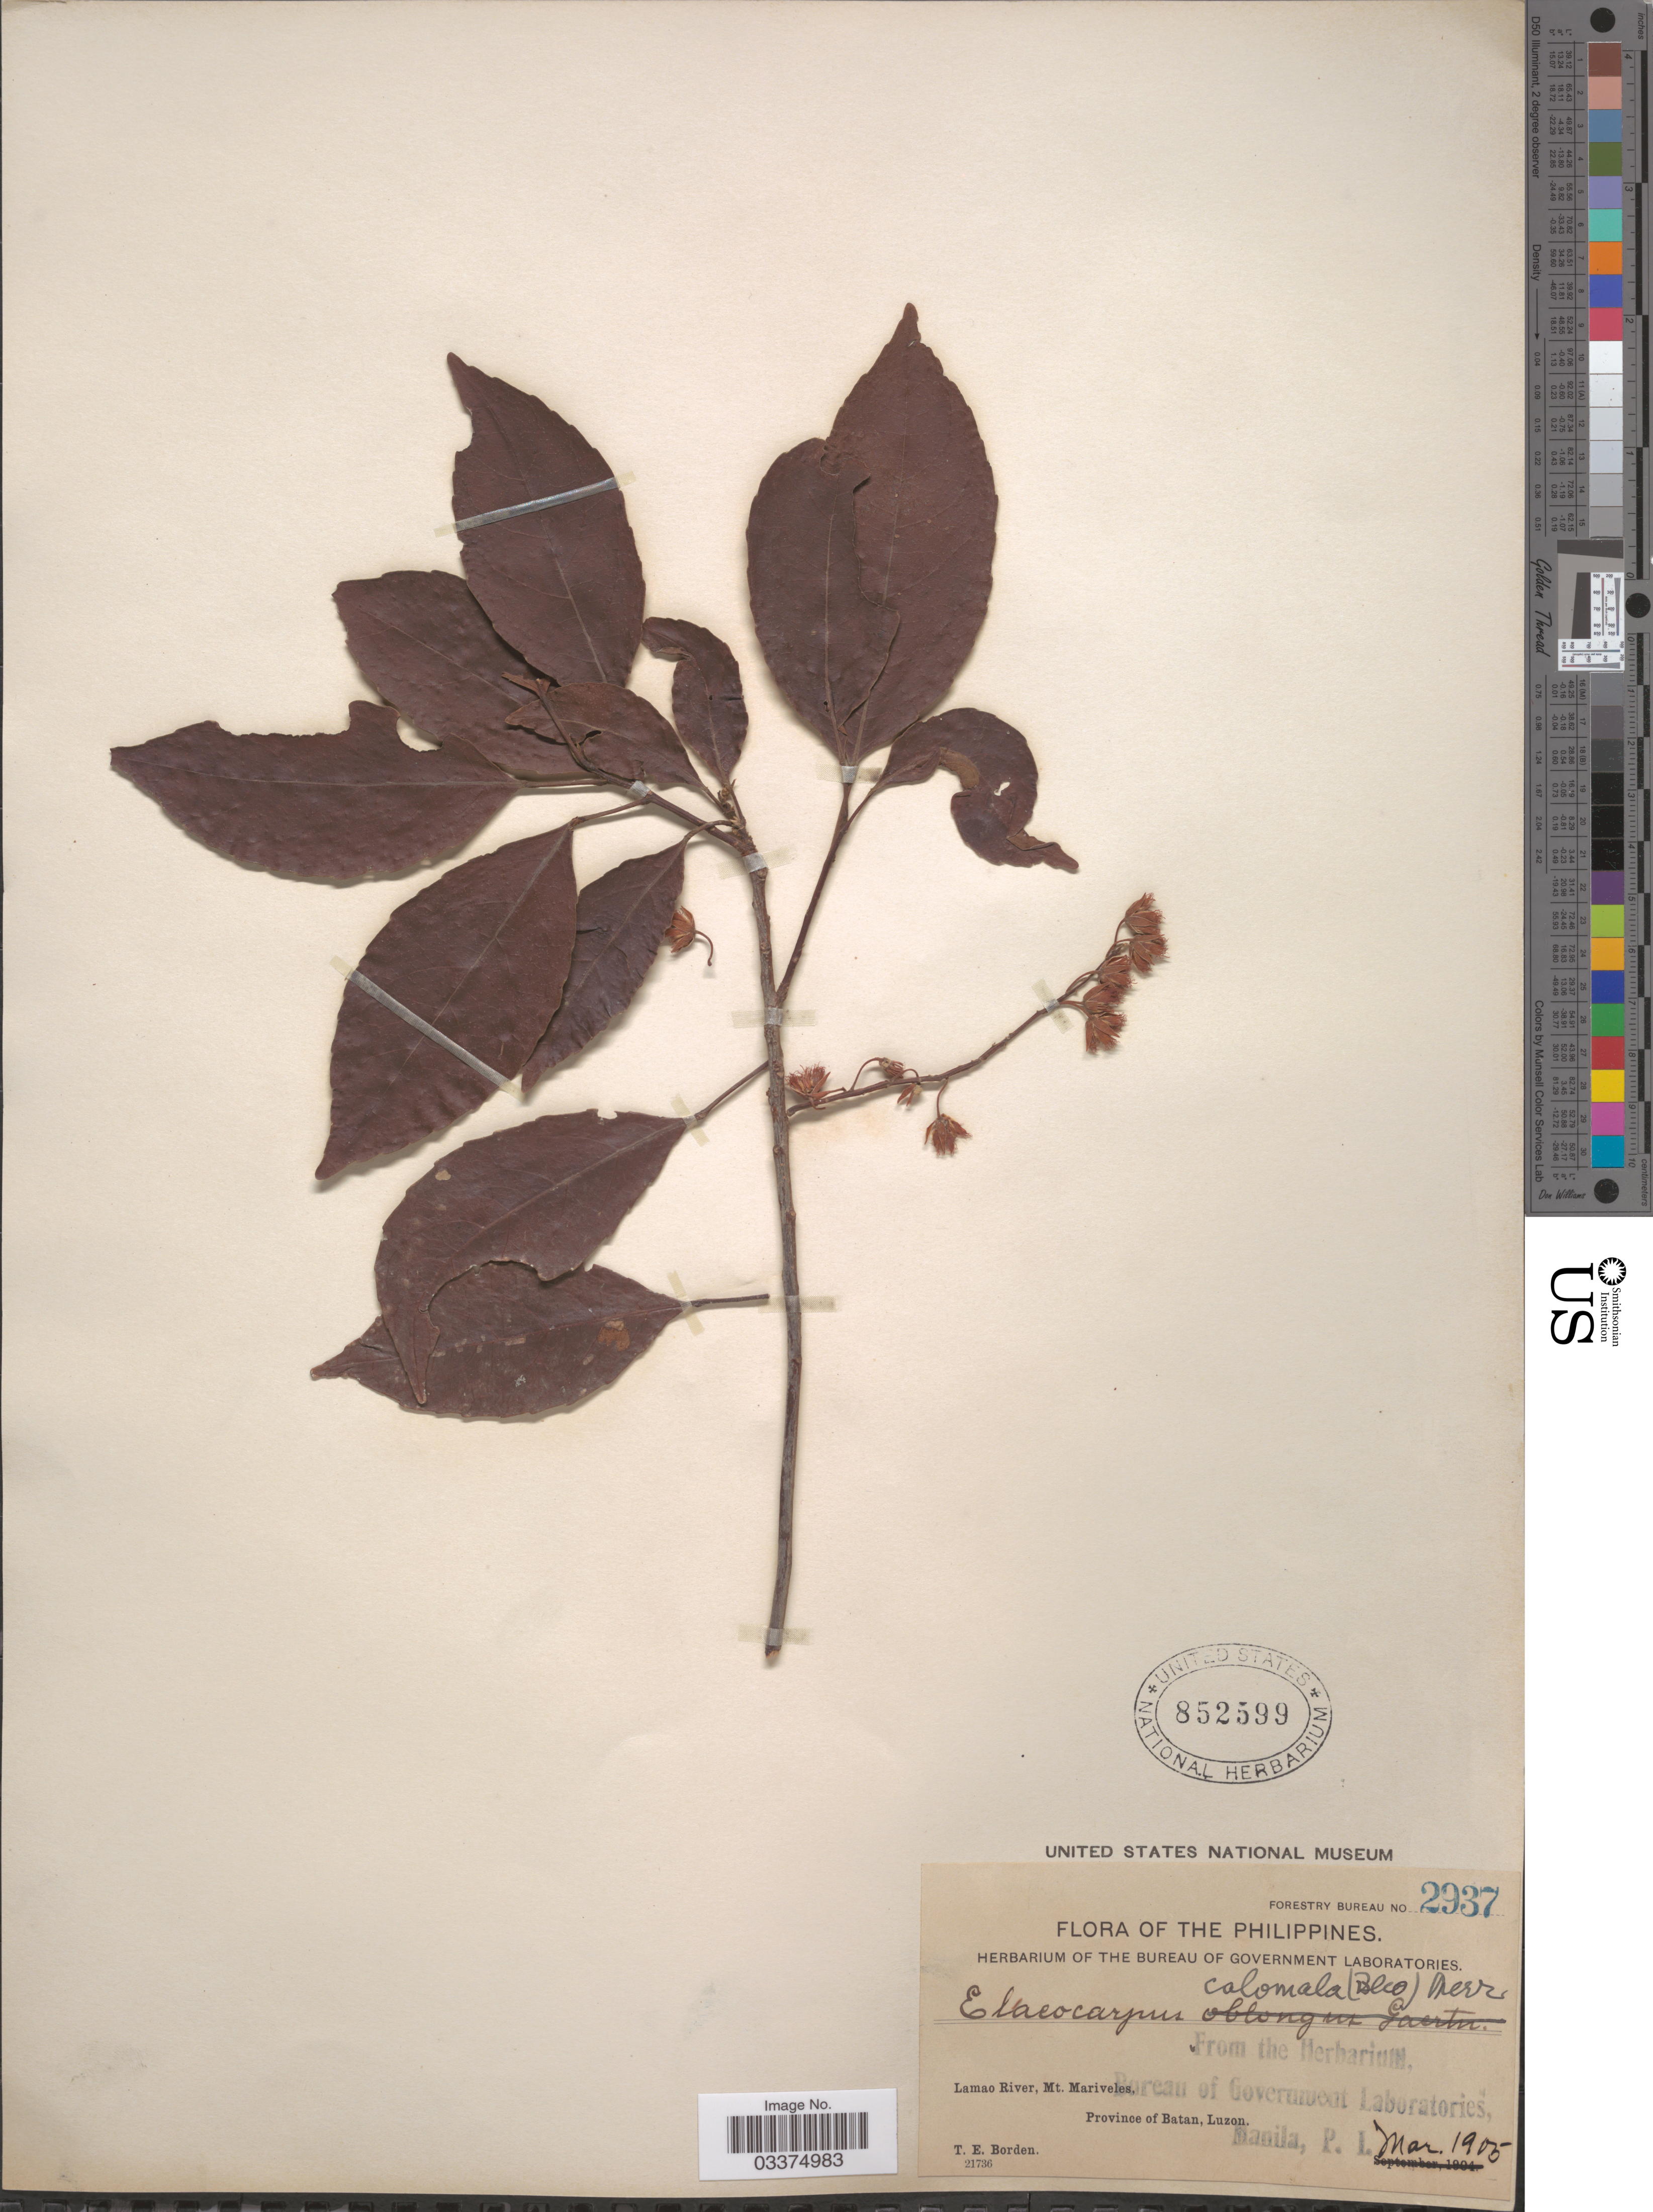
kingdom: Plantae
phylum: Tracheophyta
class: Magnoliopsida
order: Oxalidales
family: Elaeocarpaceae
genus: Elaeocarpus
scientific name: Elaeocarpus calomala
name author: (Blanco) Merr.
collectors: T. E. Borden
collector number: Forestry Bureau 2937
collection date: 1905-03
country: Philippines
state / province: Cagayan Valley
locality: Lamao River, Mt. Mariveles, Province of Batan, Luzon.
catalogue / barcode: US 852599